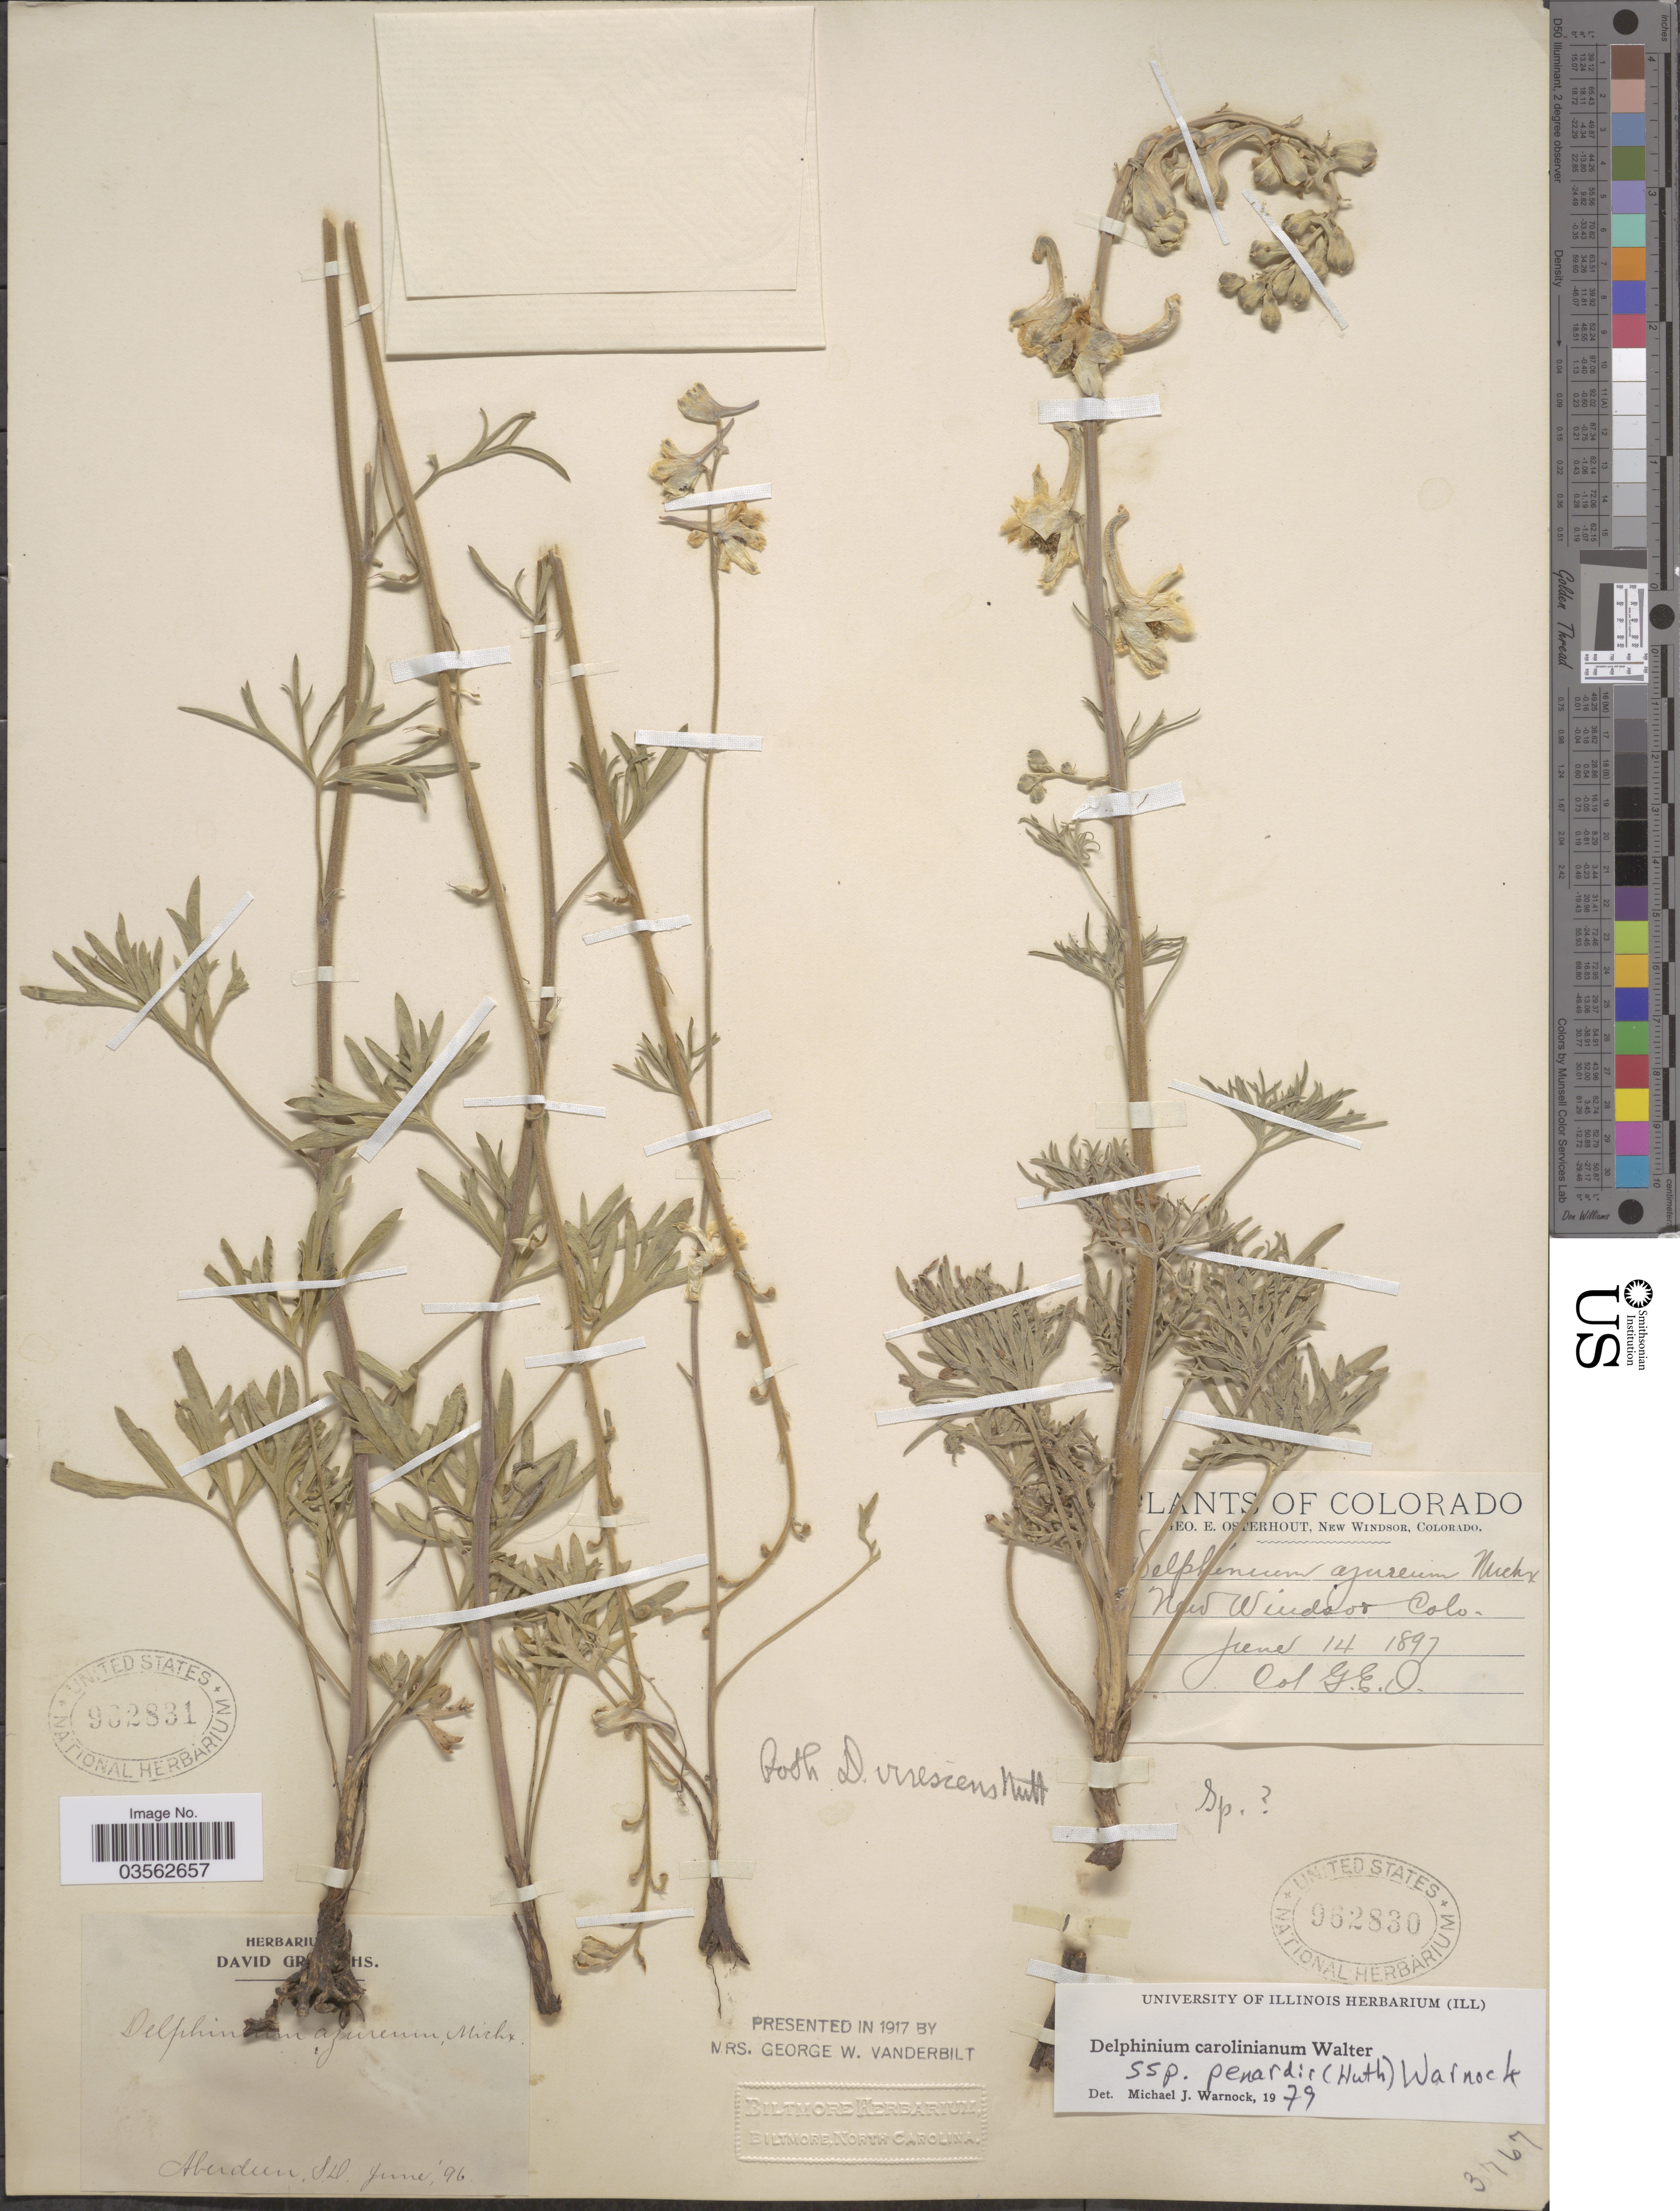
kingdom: Plantae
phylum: Tracheophyta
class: Magnoliopsida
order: Ranunculales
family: Ranunculaceae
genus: Delphinium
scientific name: Delphinium carolinianum subsp. penardii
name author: (Huth) M.J. Warnock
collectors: G. Osterhout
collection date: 1897-06-14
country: United States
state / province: Colorado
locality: New Windsor.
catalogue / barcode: US 962830-2